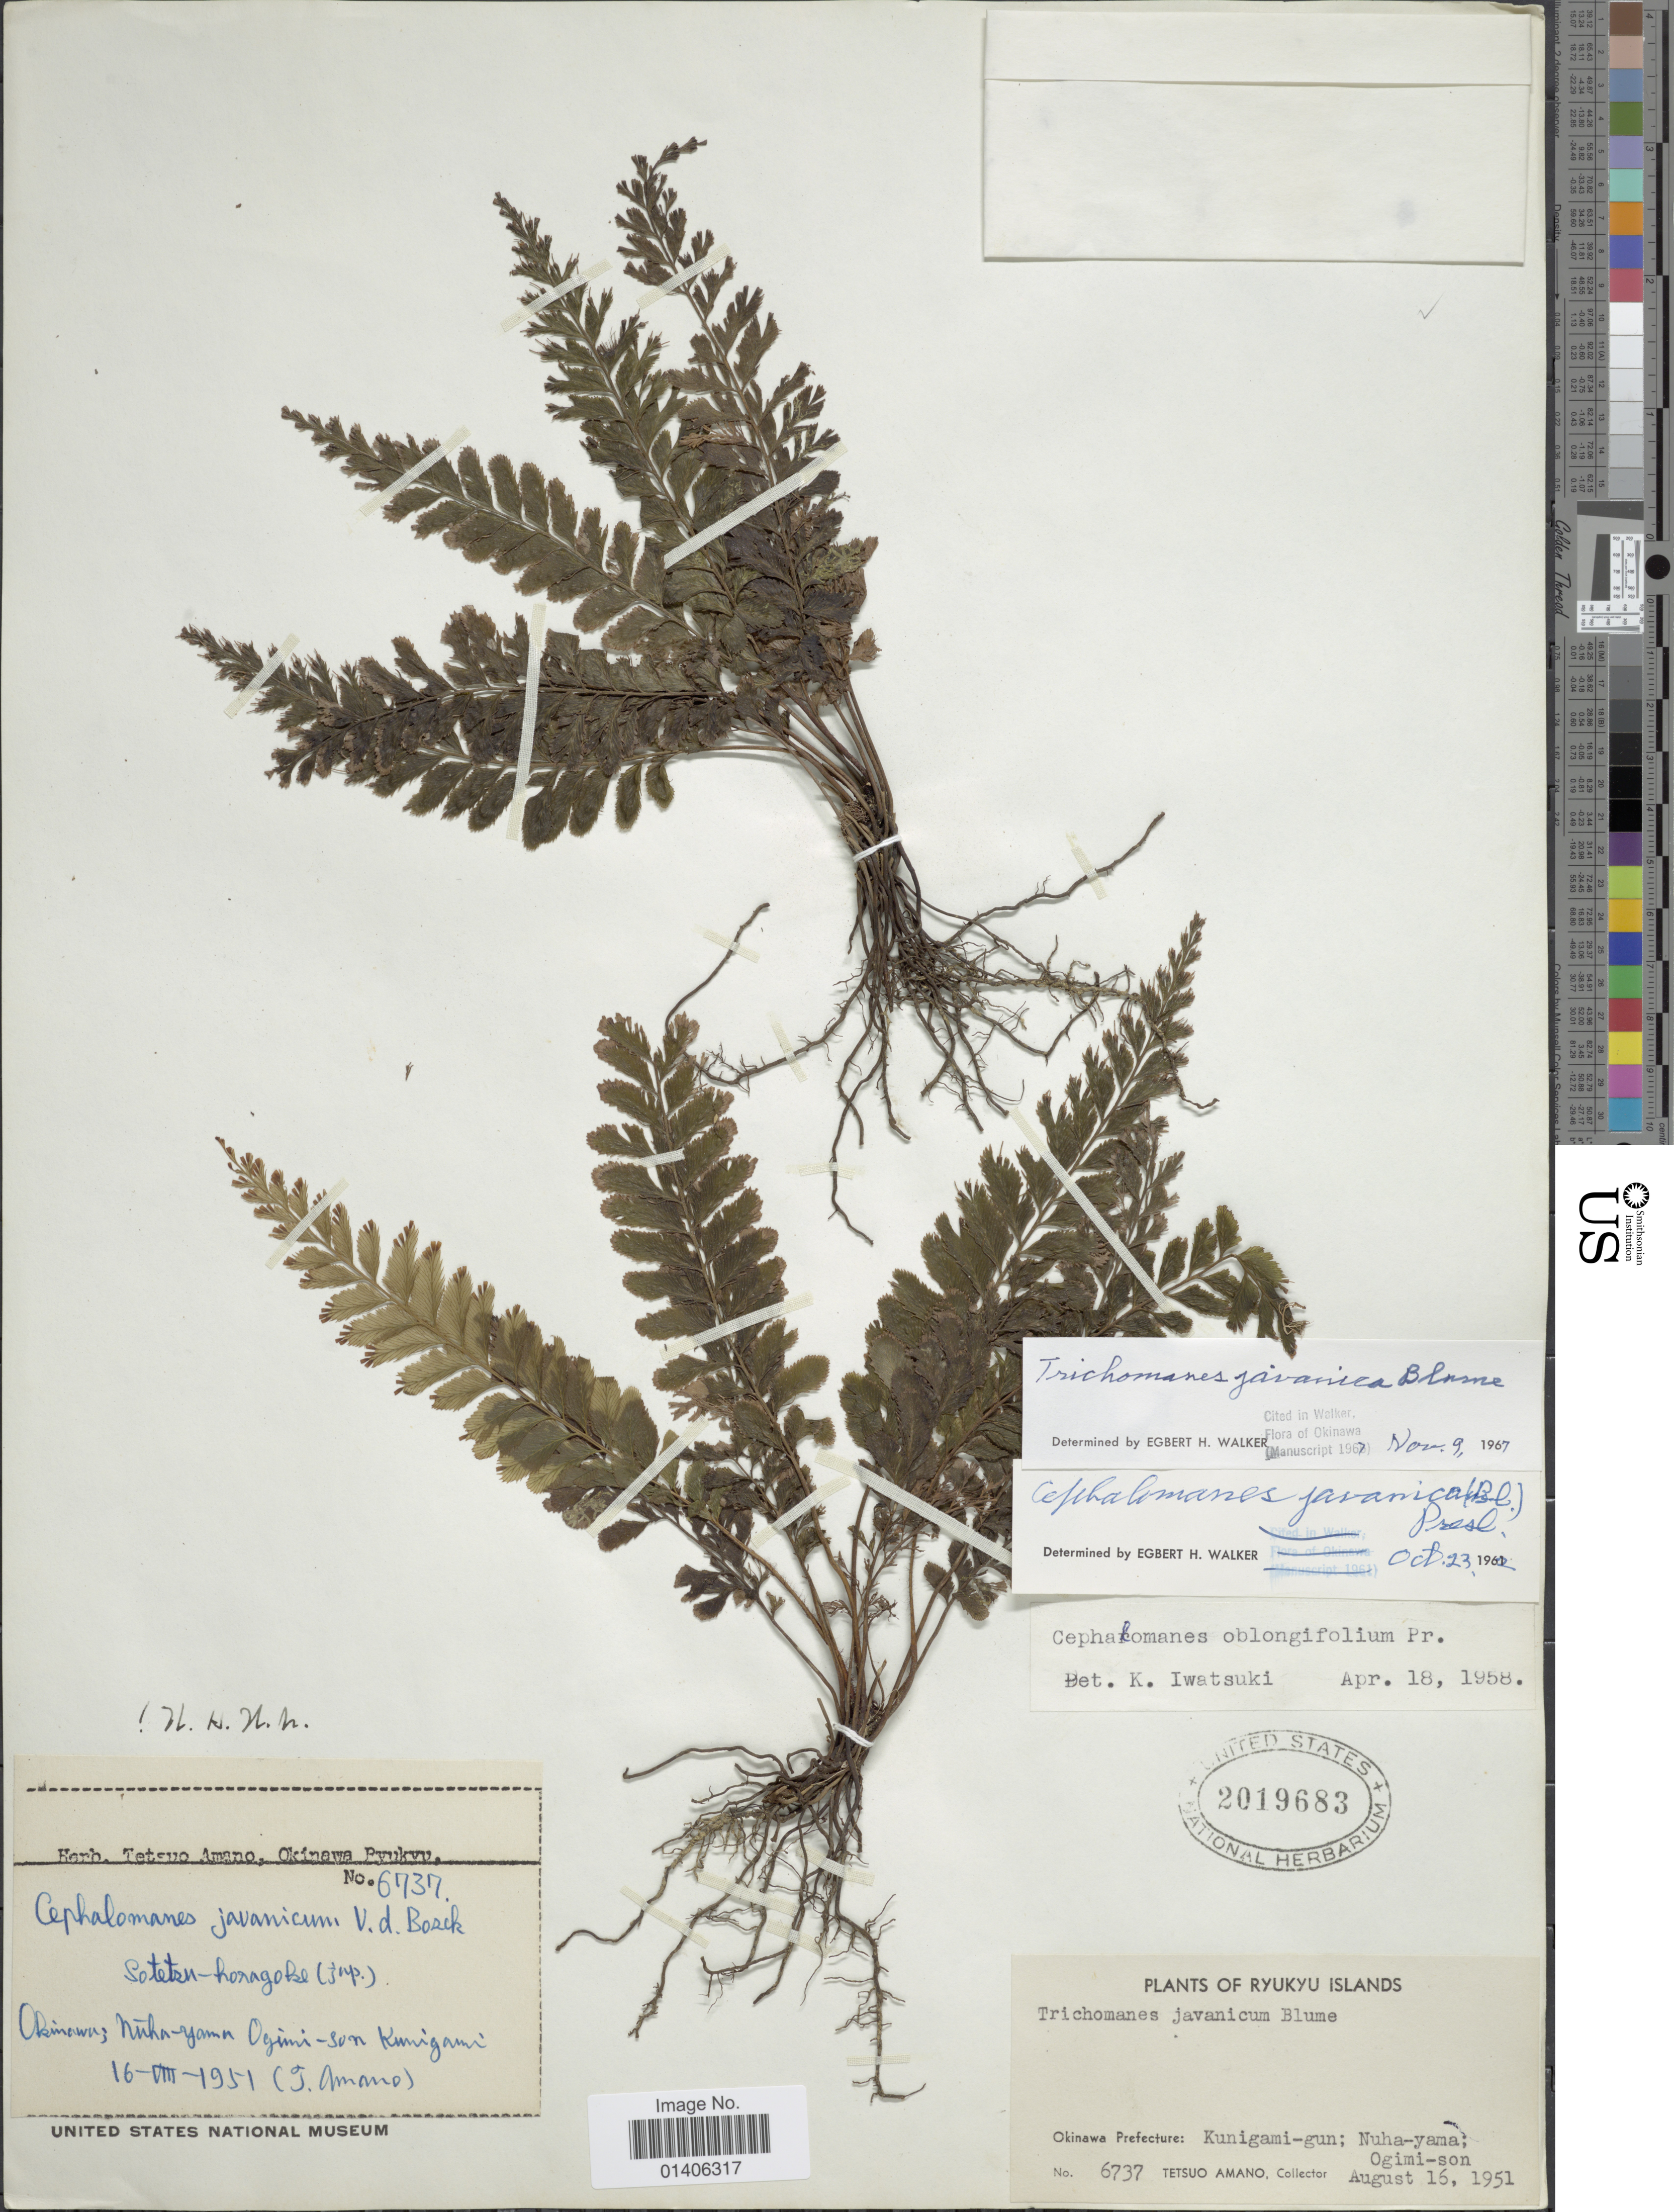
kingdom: Plantae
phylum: Tracheophyta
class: Polypodiopsida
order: Hymenophyllales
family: Hymenophyllaceae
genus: Cephalomanes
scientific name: Cephalomanes javanicum var. asplenoides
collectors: T. Amano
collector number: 6737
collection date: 1951-08-16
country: Japan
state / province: Okinawa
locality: Ryukyu Islands, Okinawa Prefecture: Kunigami-gun; Nuha-yama; Ogimi-son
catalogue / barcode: US 2019683